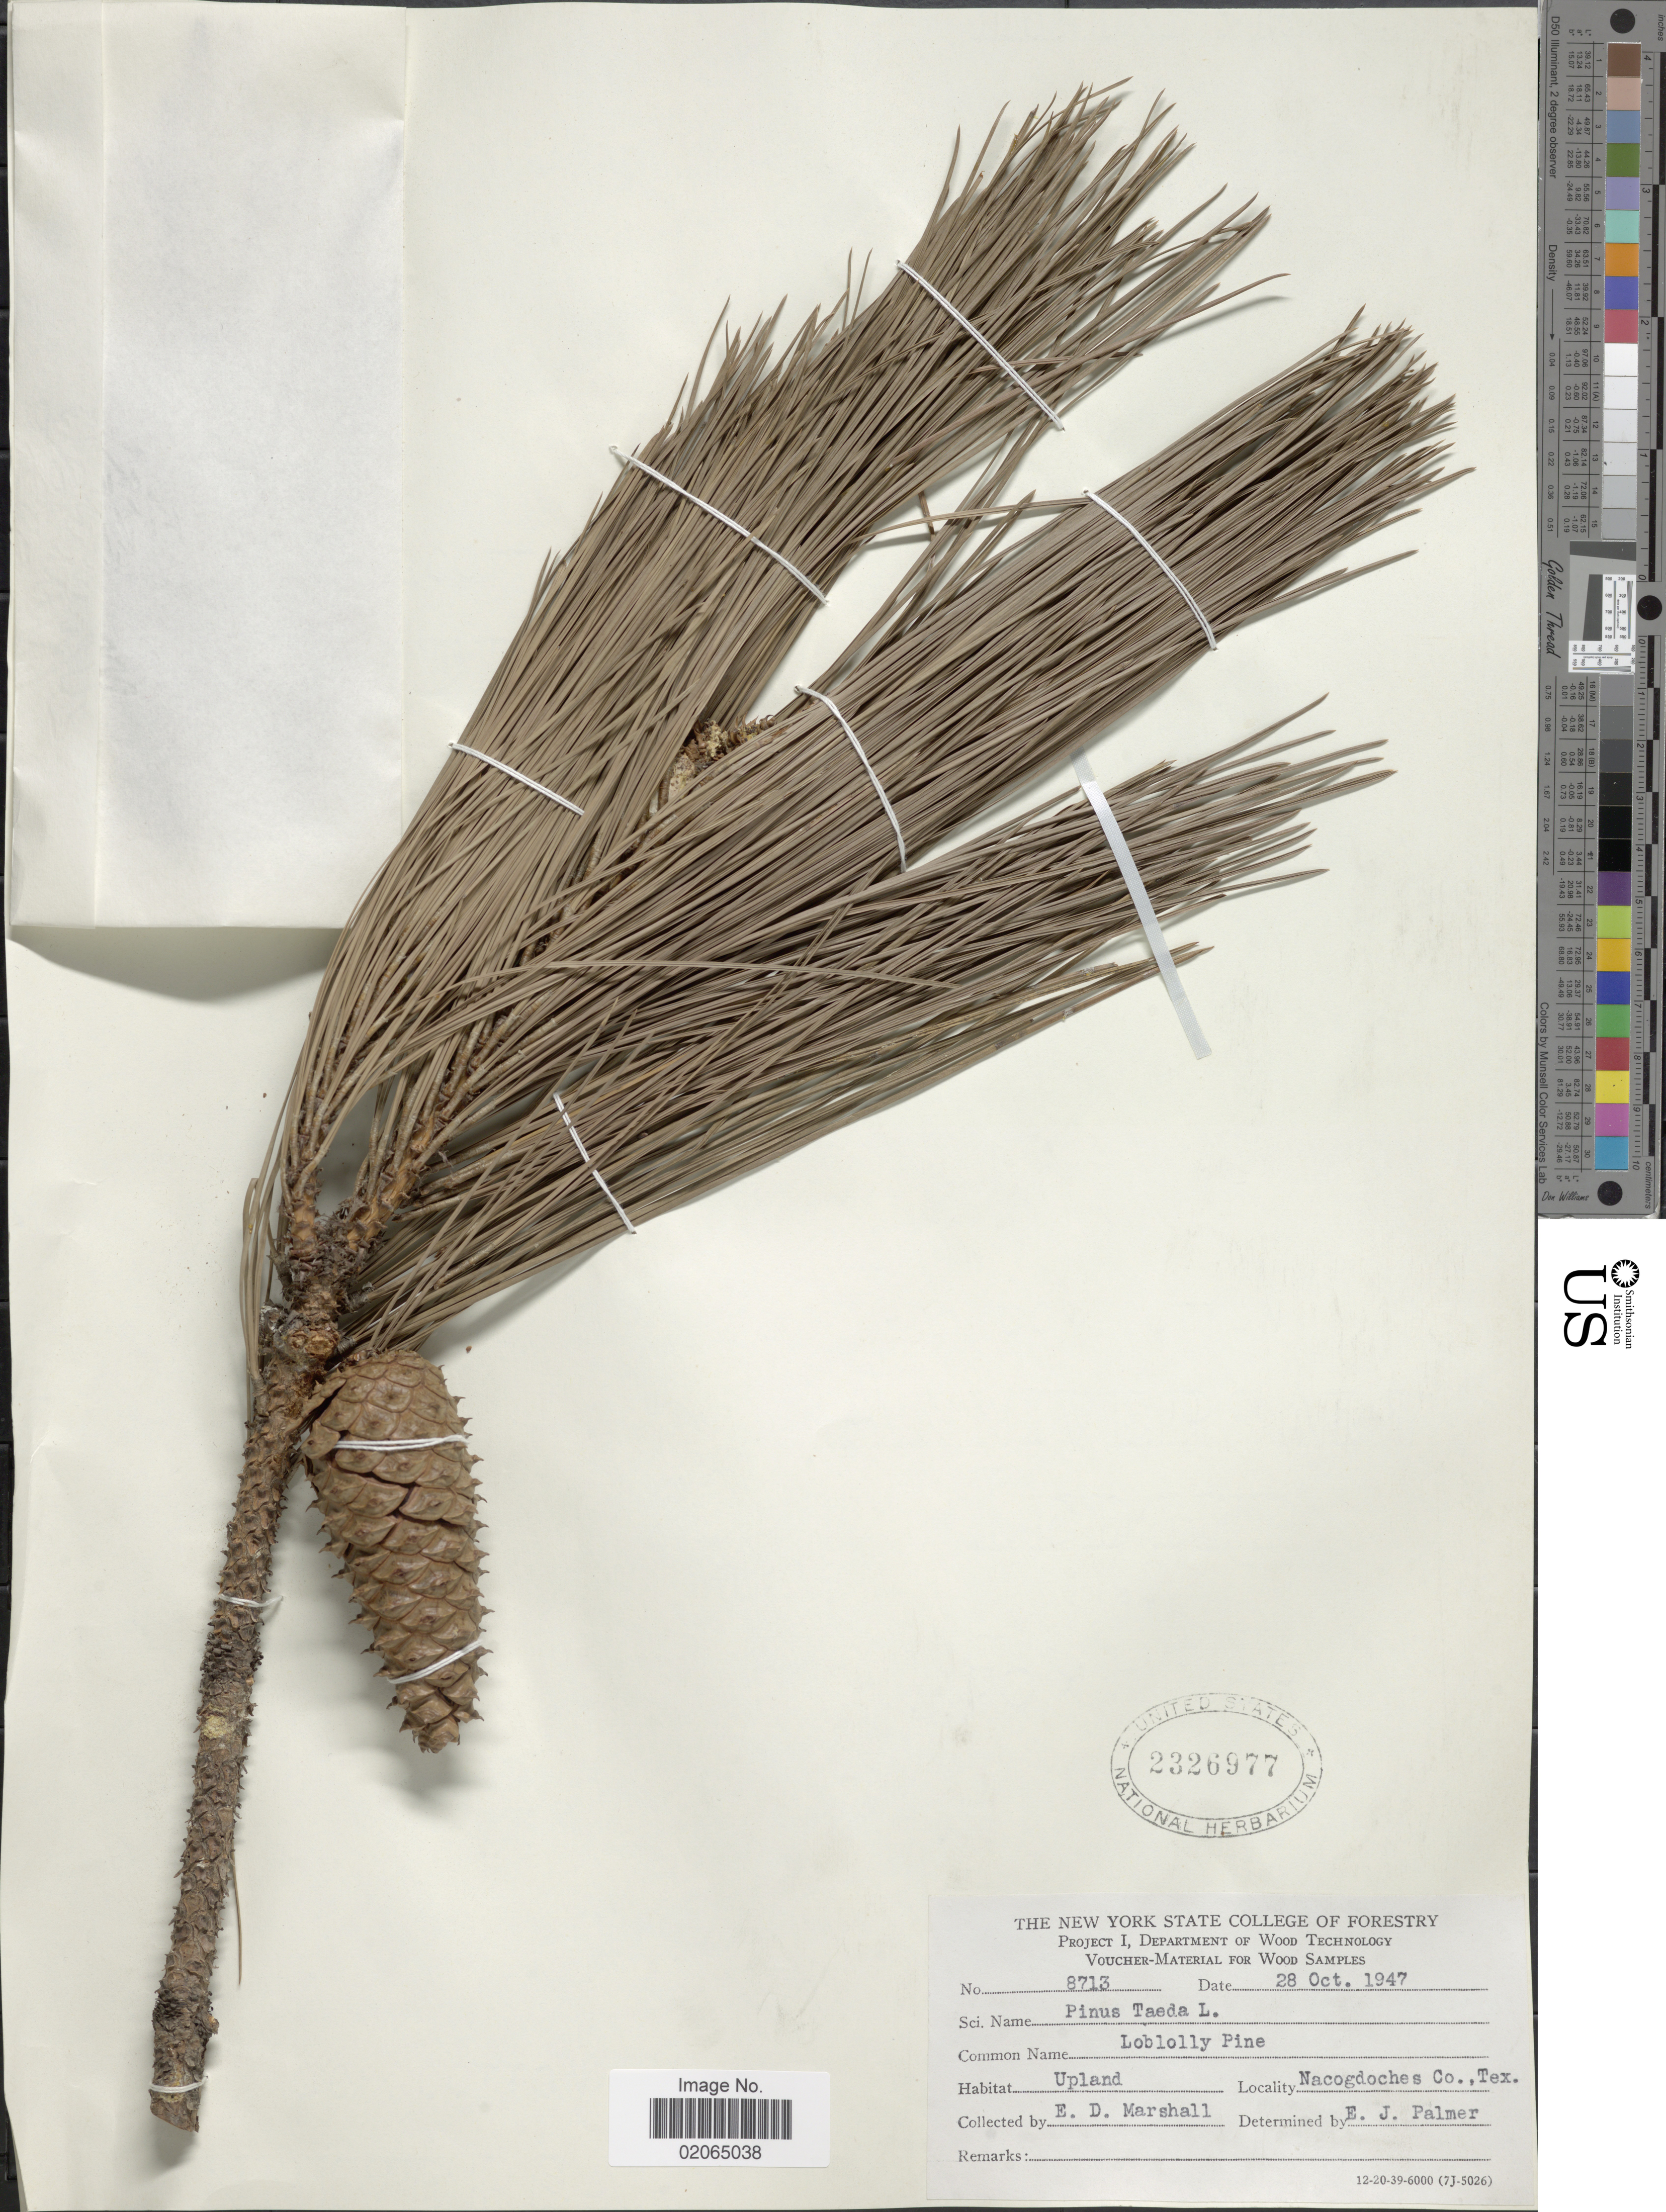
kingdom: Plantae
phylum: Tracheophyta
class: Pinopsida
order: Pinales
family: Pinaceae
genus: Pinus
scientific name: Pinus taeda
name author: L.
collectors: E. D. Marshall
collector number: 8713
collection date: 1947-10-28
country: United States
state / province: Texas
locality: Upland, Nacogdoches Co.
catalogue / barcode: US 2326977